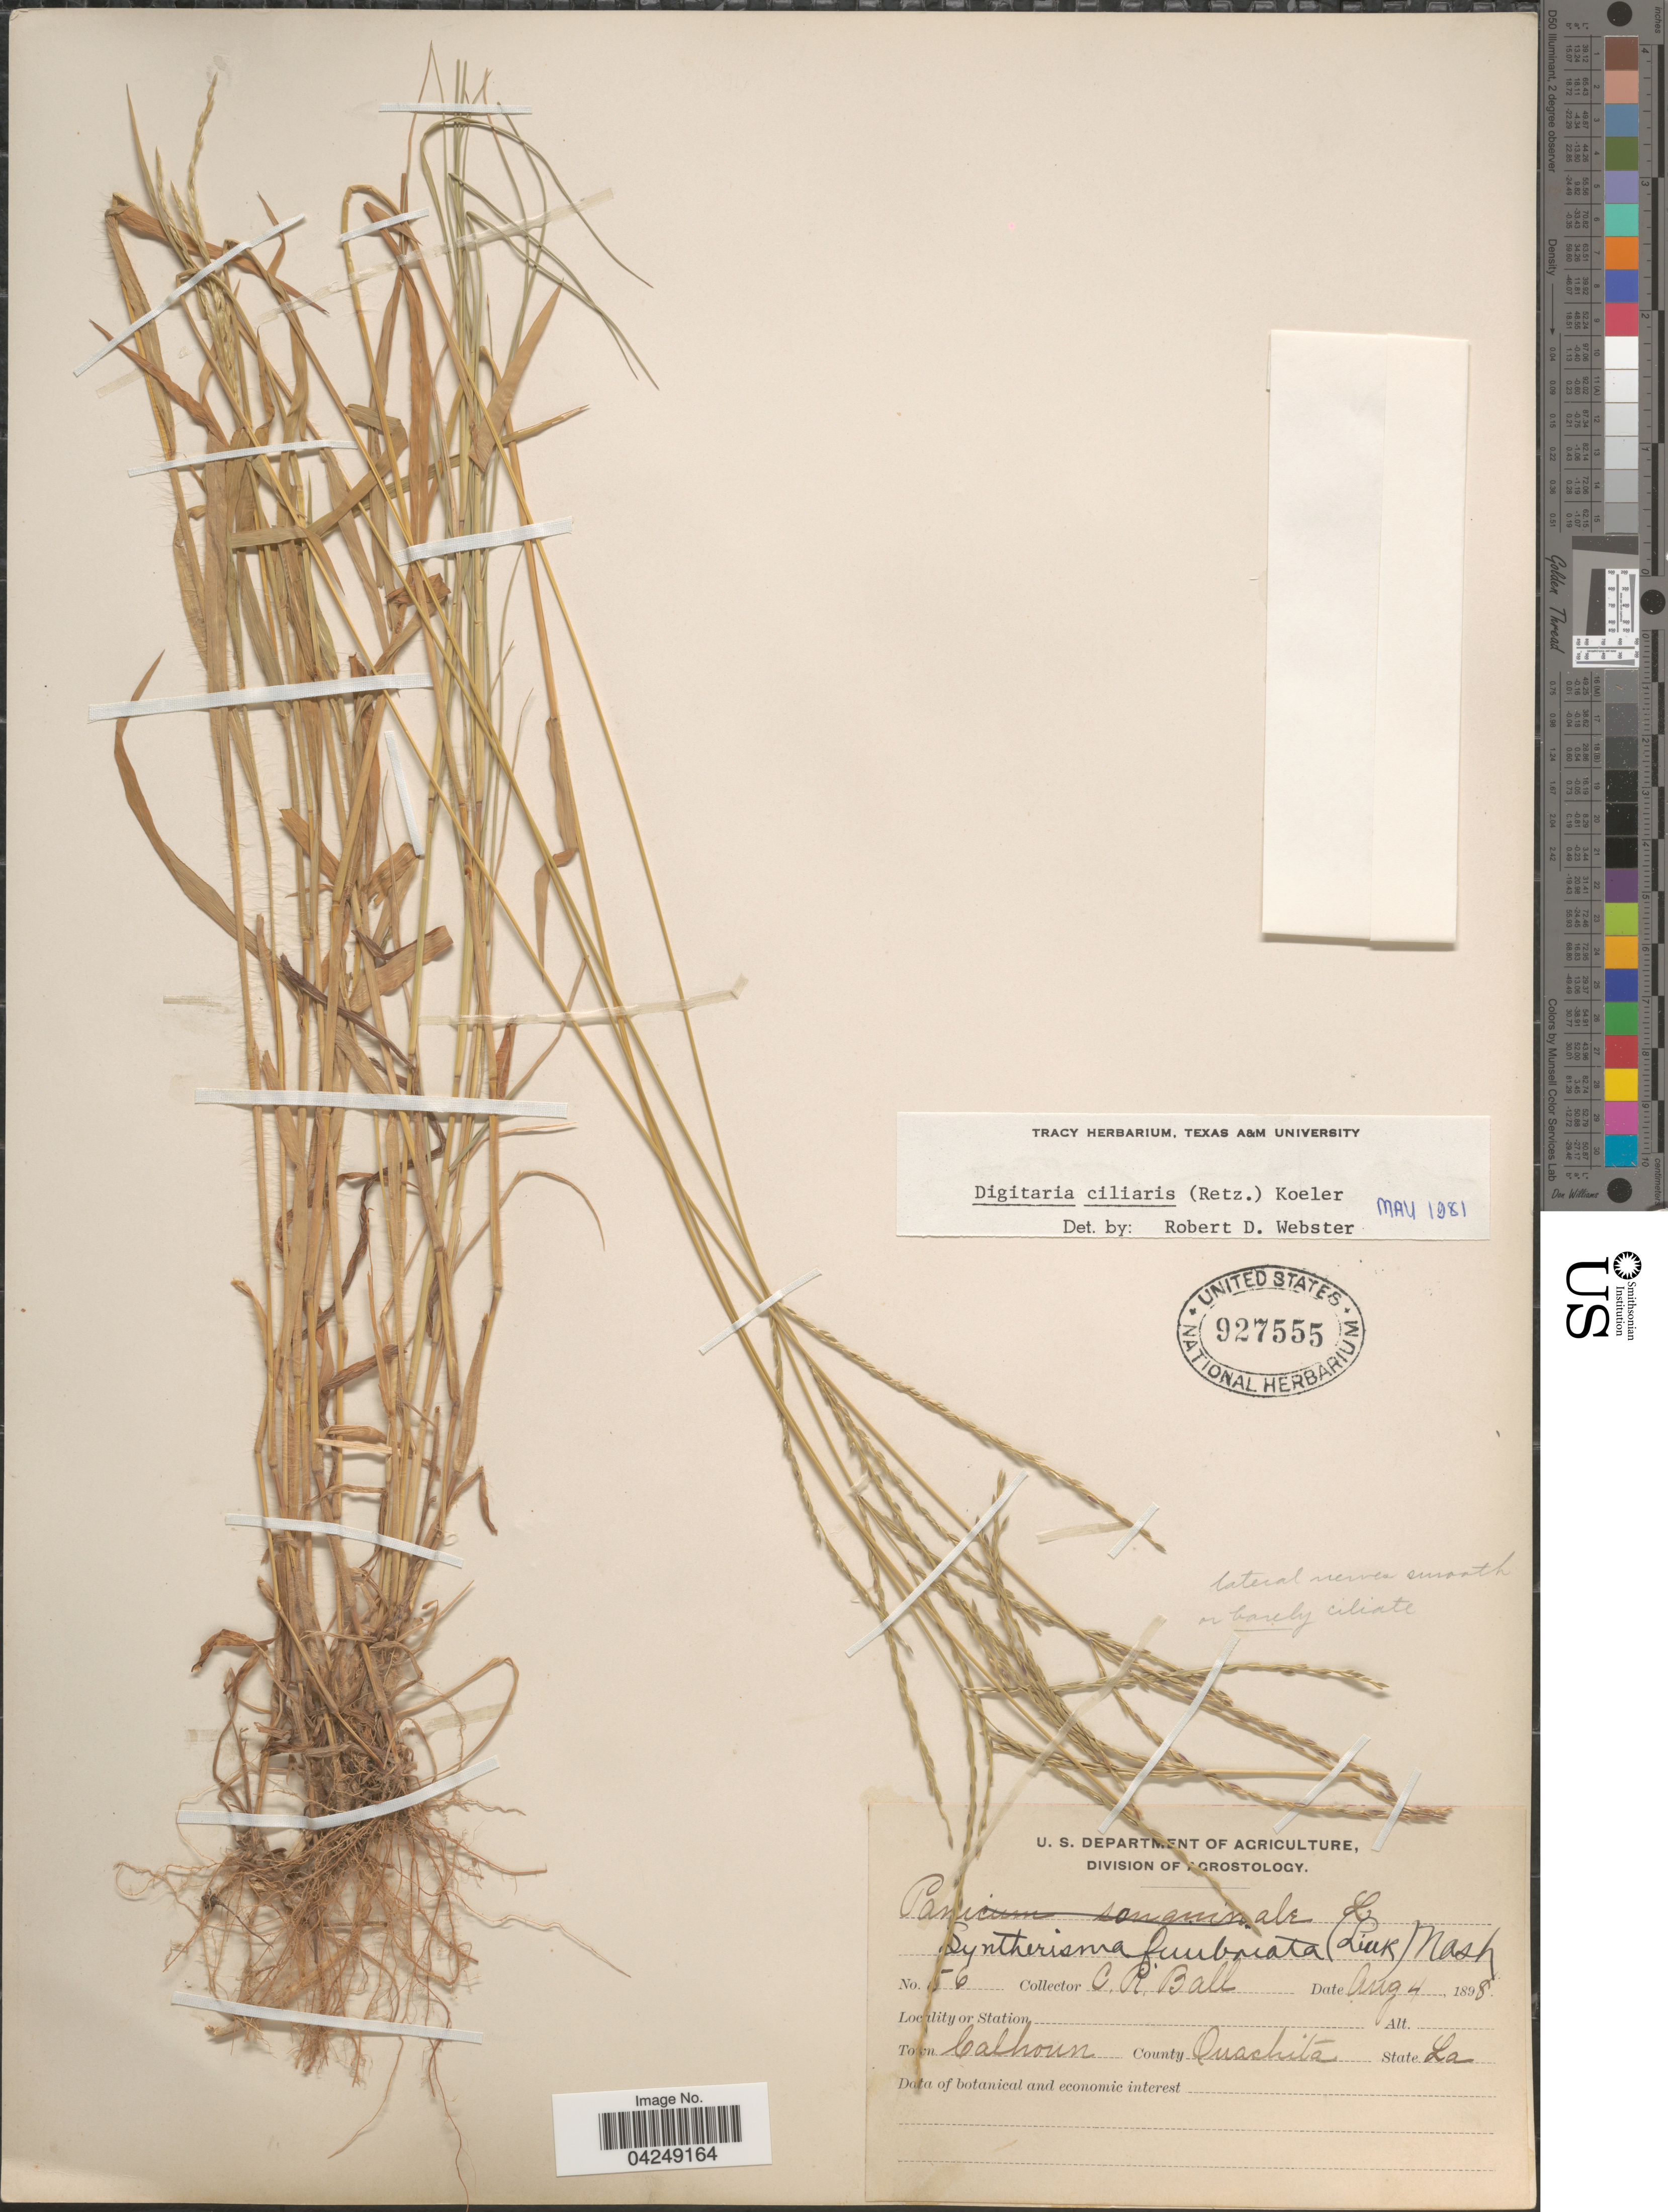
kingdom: Plantae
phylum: Tracheophyta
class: Liliopsida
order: Poales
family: Poaceae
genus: Digitaria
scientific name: Digitaria ciliaris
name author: (Retz.) Koeler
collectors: C. R. Ball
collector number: !6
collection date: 1898-08-04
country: United States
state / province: Louisiana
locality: Town Calhoun. County Ouachita.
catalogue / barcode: US 927555